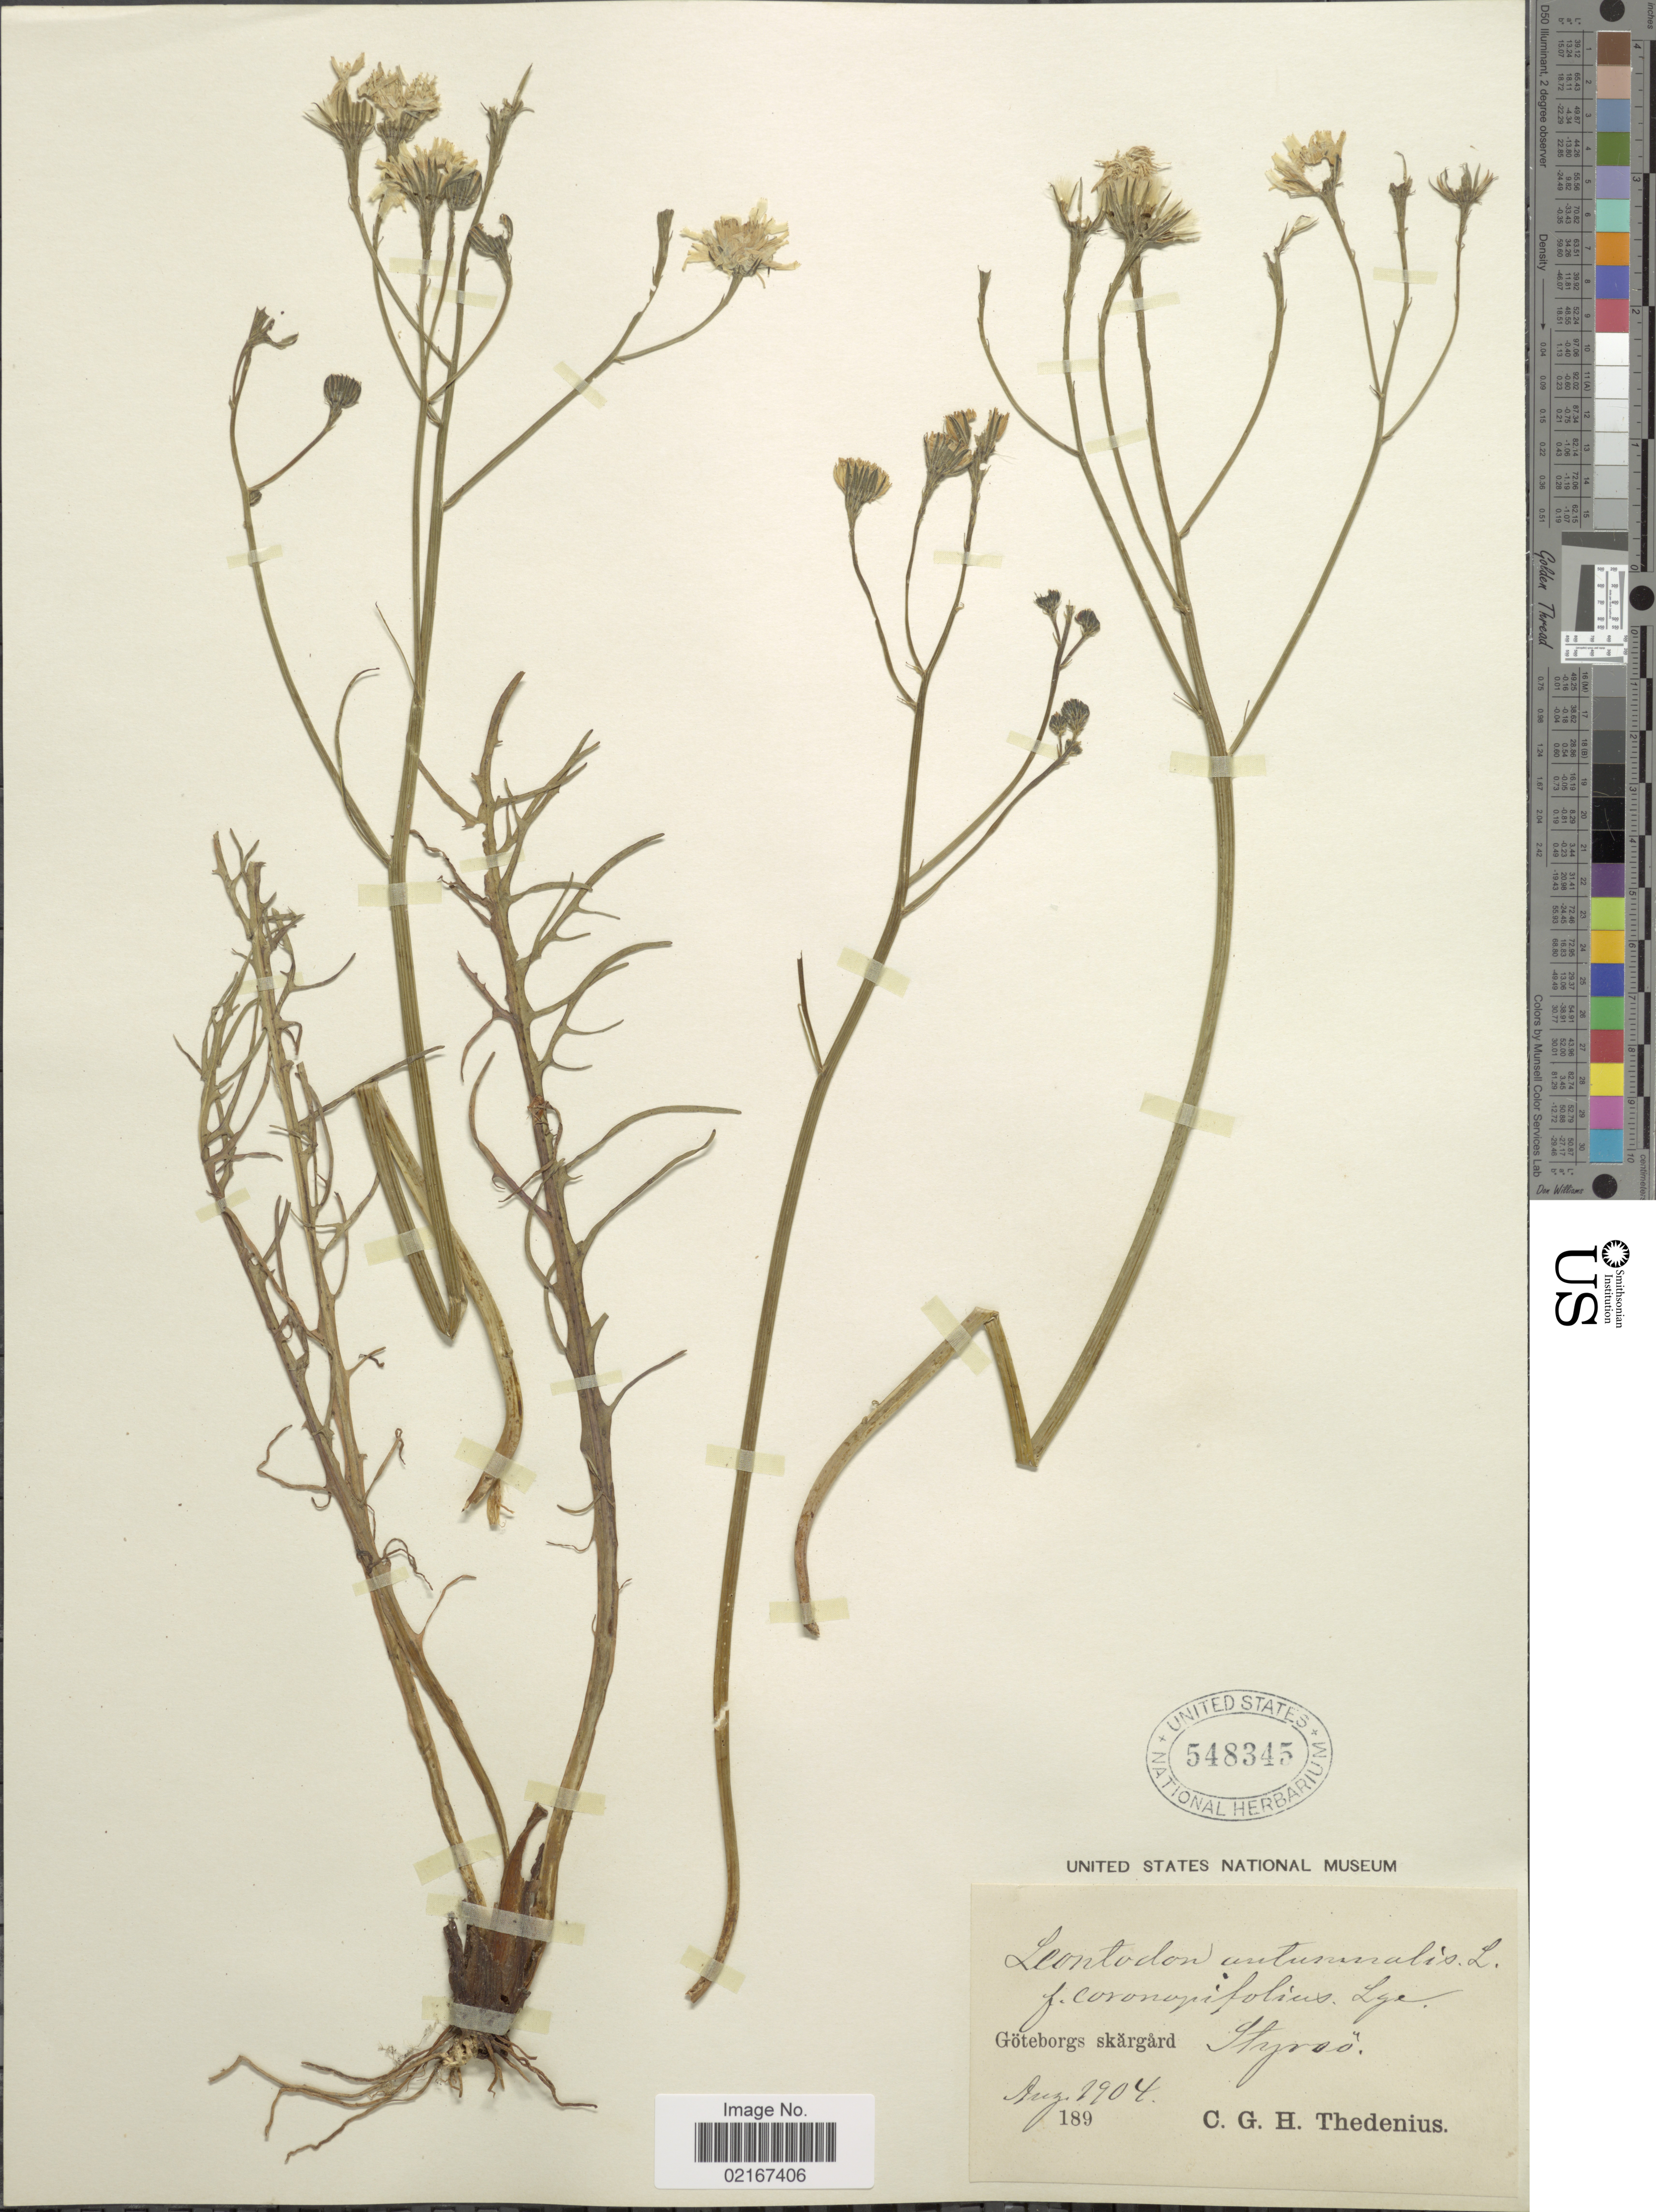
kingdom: Plantae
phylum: Tracheophyta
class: Magnoliopsida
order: Asterales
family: Asteraceae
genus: Leontodon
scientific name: Leontodon autumnalis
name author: L.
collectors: C. Thedenius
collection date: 1904-08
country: Sweden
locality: Goteborgs skargard, Styrao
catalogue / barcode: US 548345